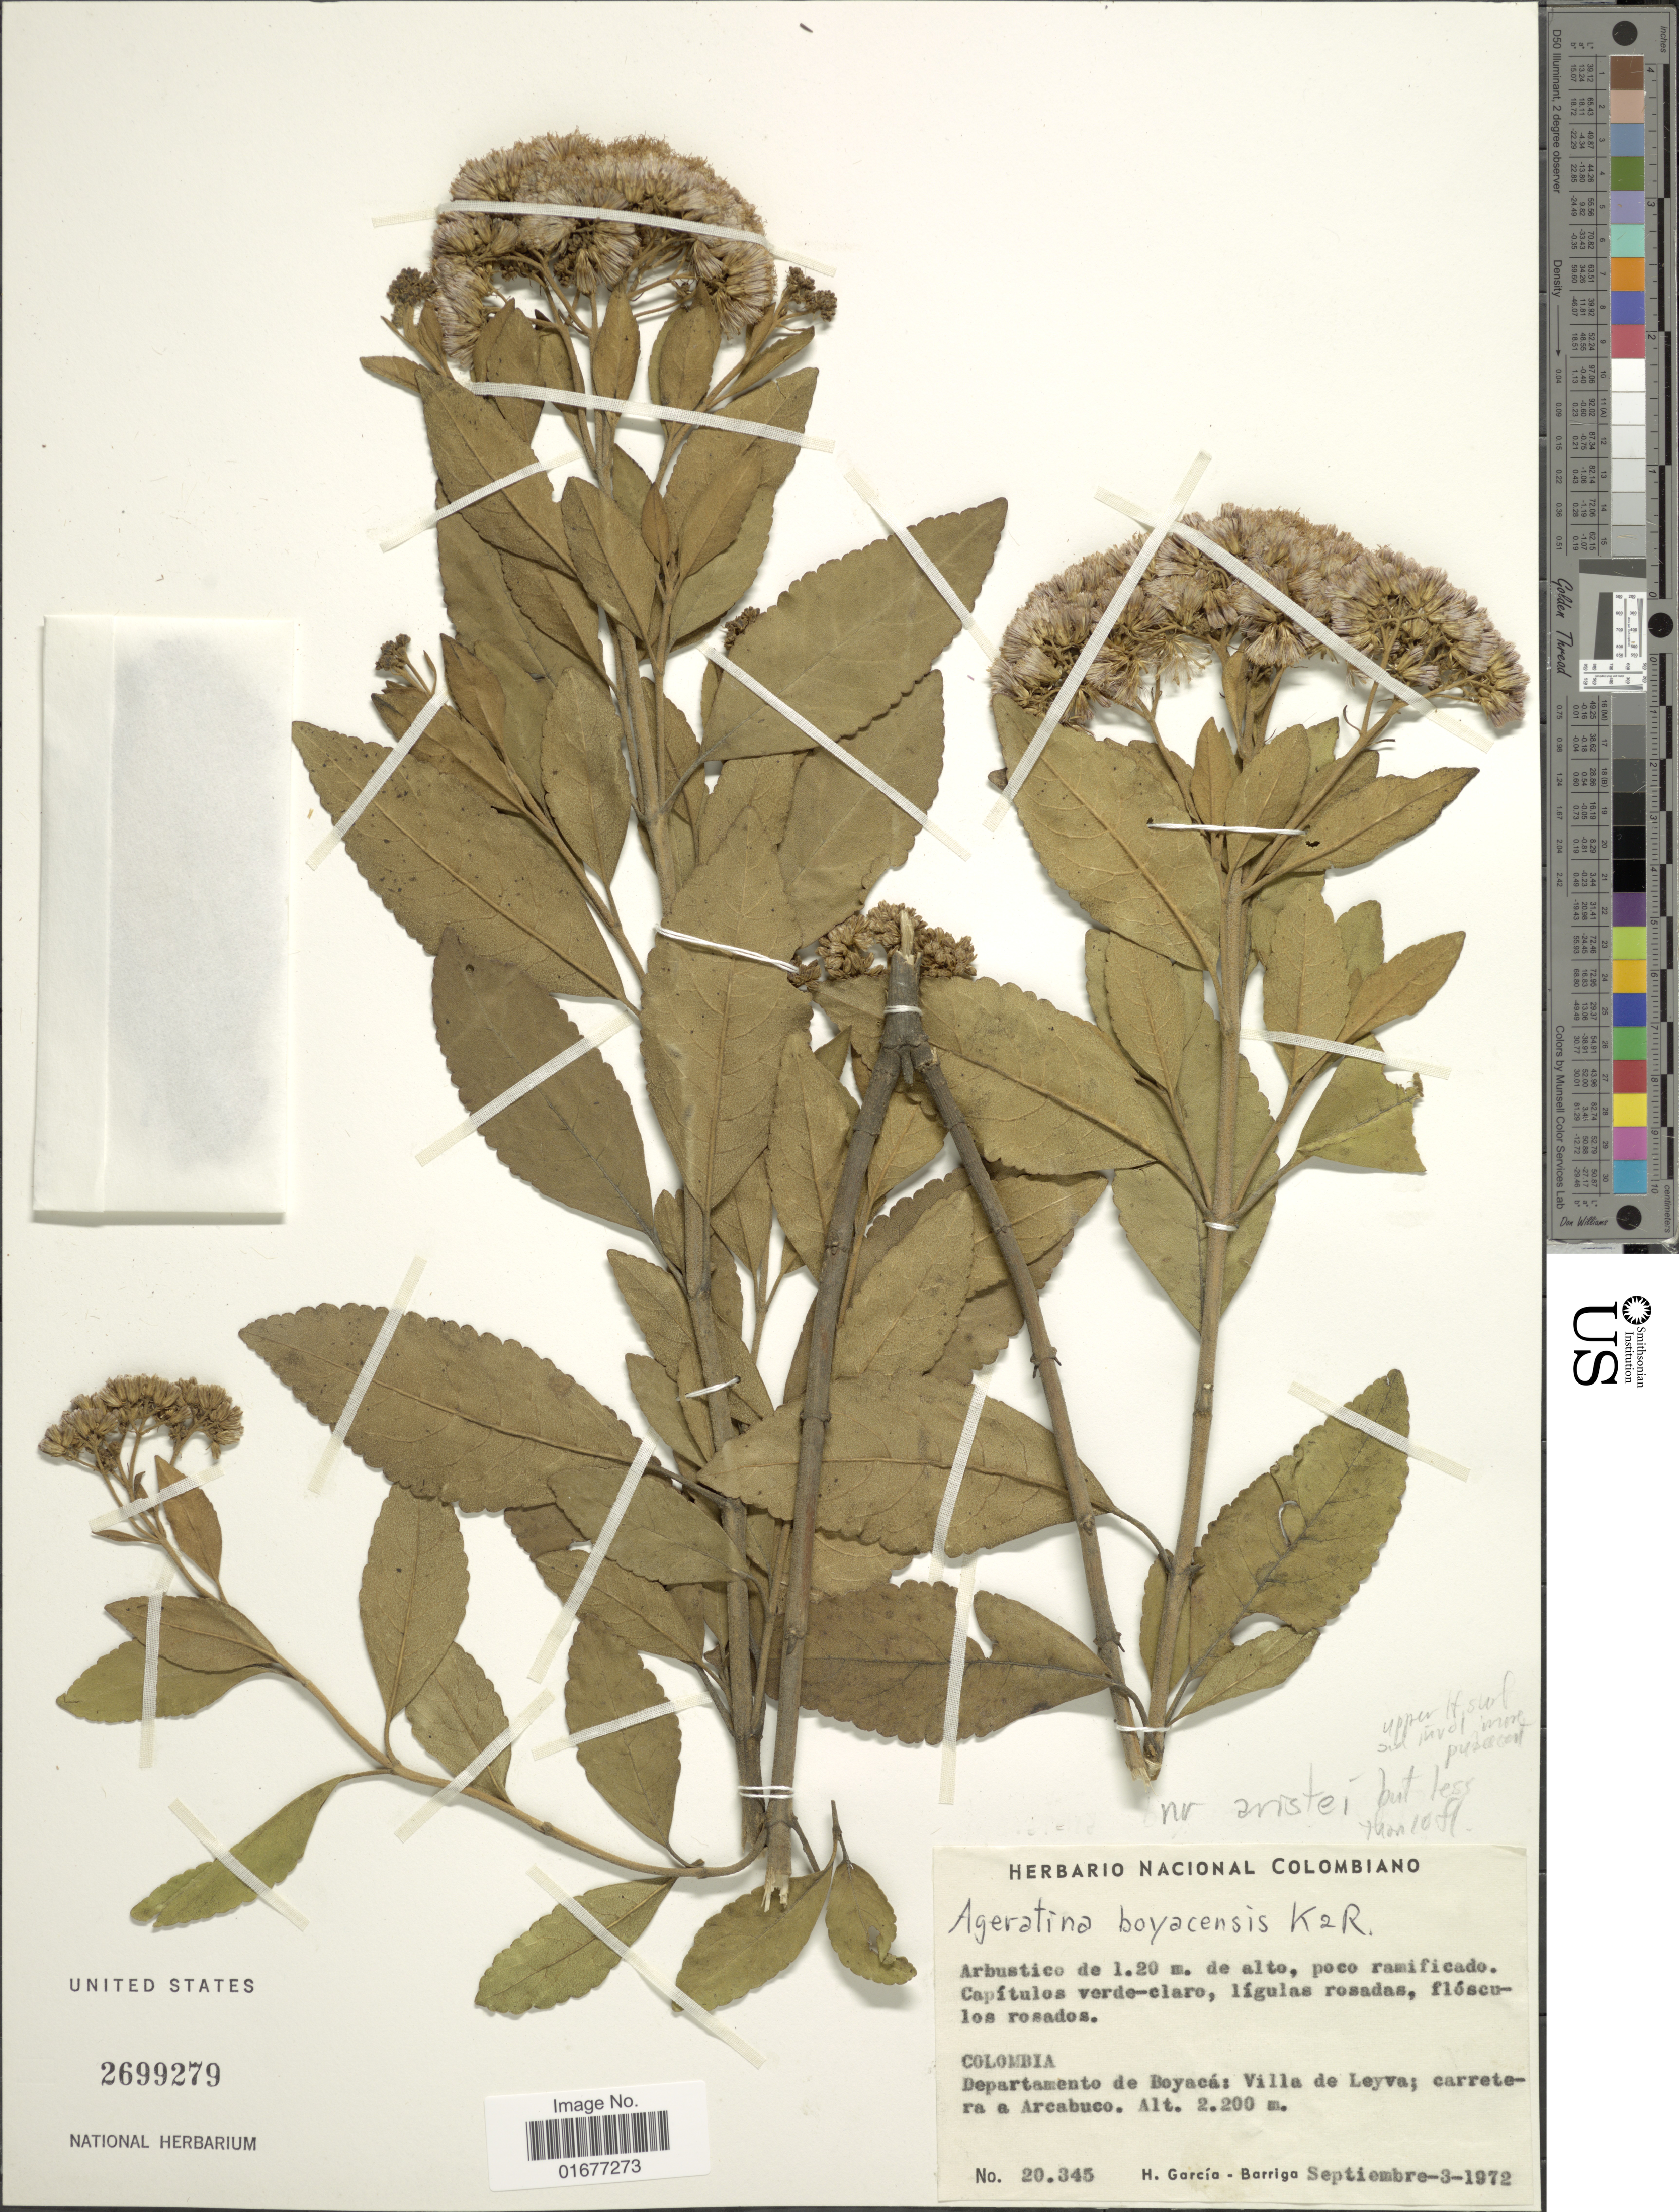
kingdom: Plantae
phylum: Tracheophyta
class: Magnoliopsida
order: Asterales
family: Asteraceae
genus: Ageratina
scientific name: Ageratina boyacensis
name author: R.M. King & H. Rob.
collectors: H. García Barriga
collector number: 20345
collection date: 1972-09-03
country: Colombia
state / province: Boyacá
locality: Villa de Leyva; carretera a Arcabuco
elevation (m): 2200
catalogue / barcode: US 2699279